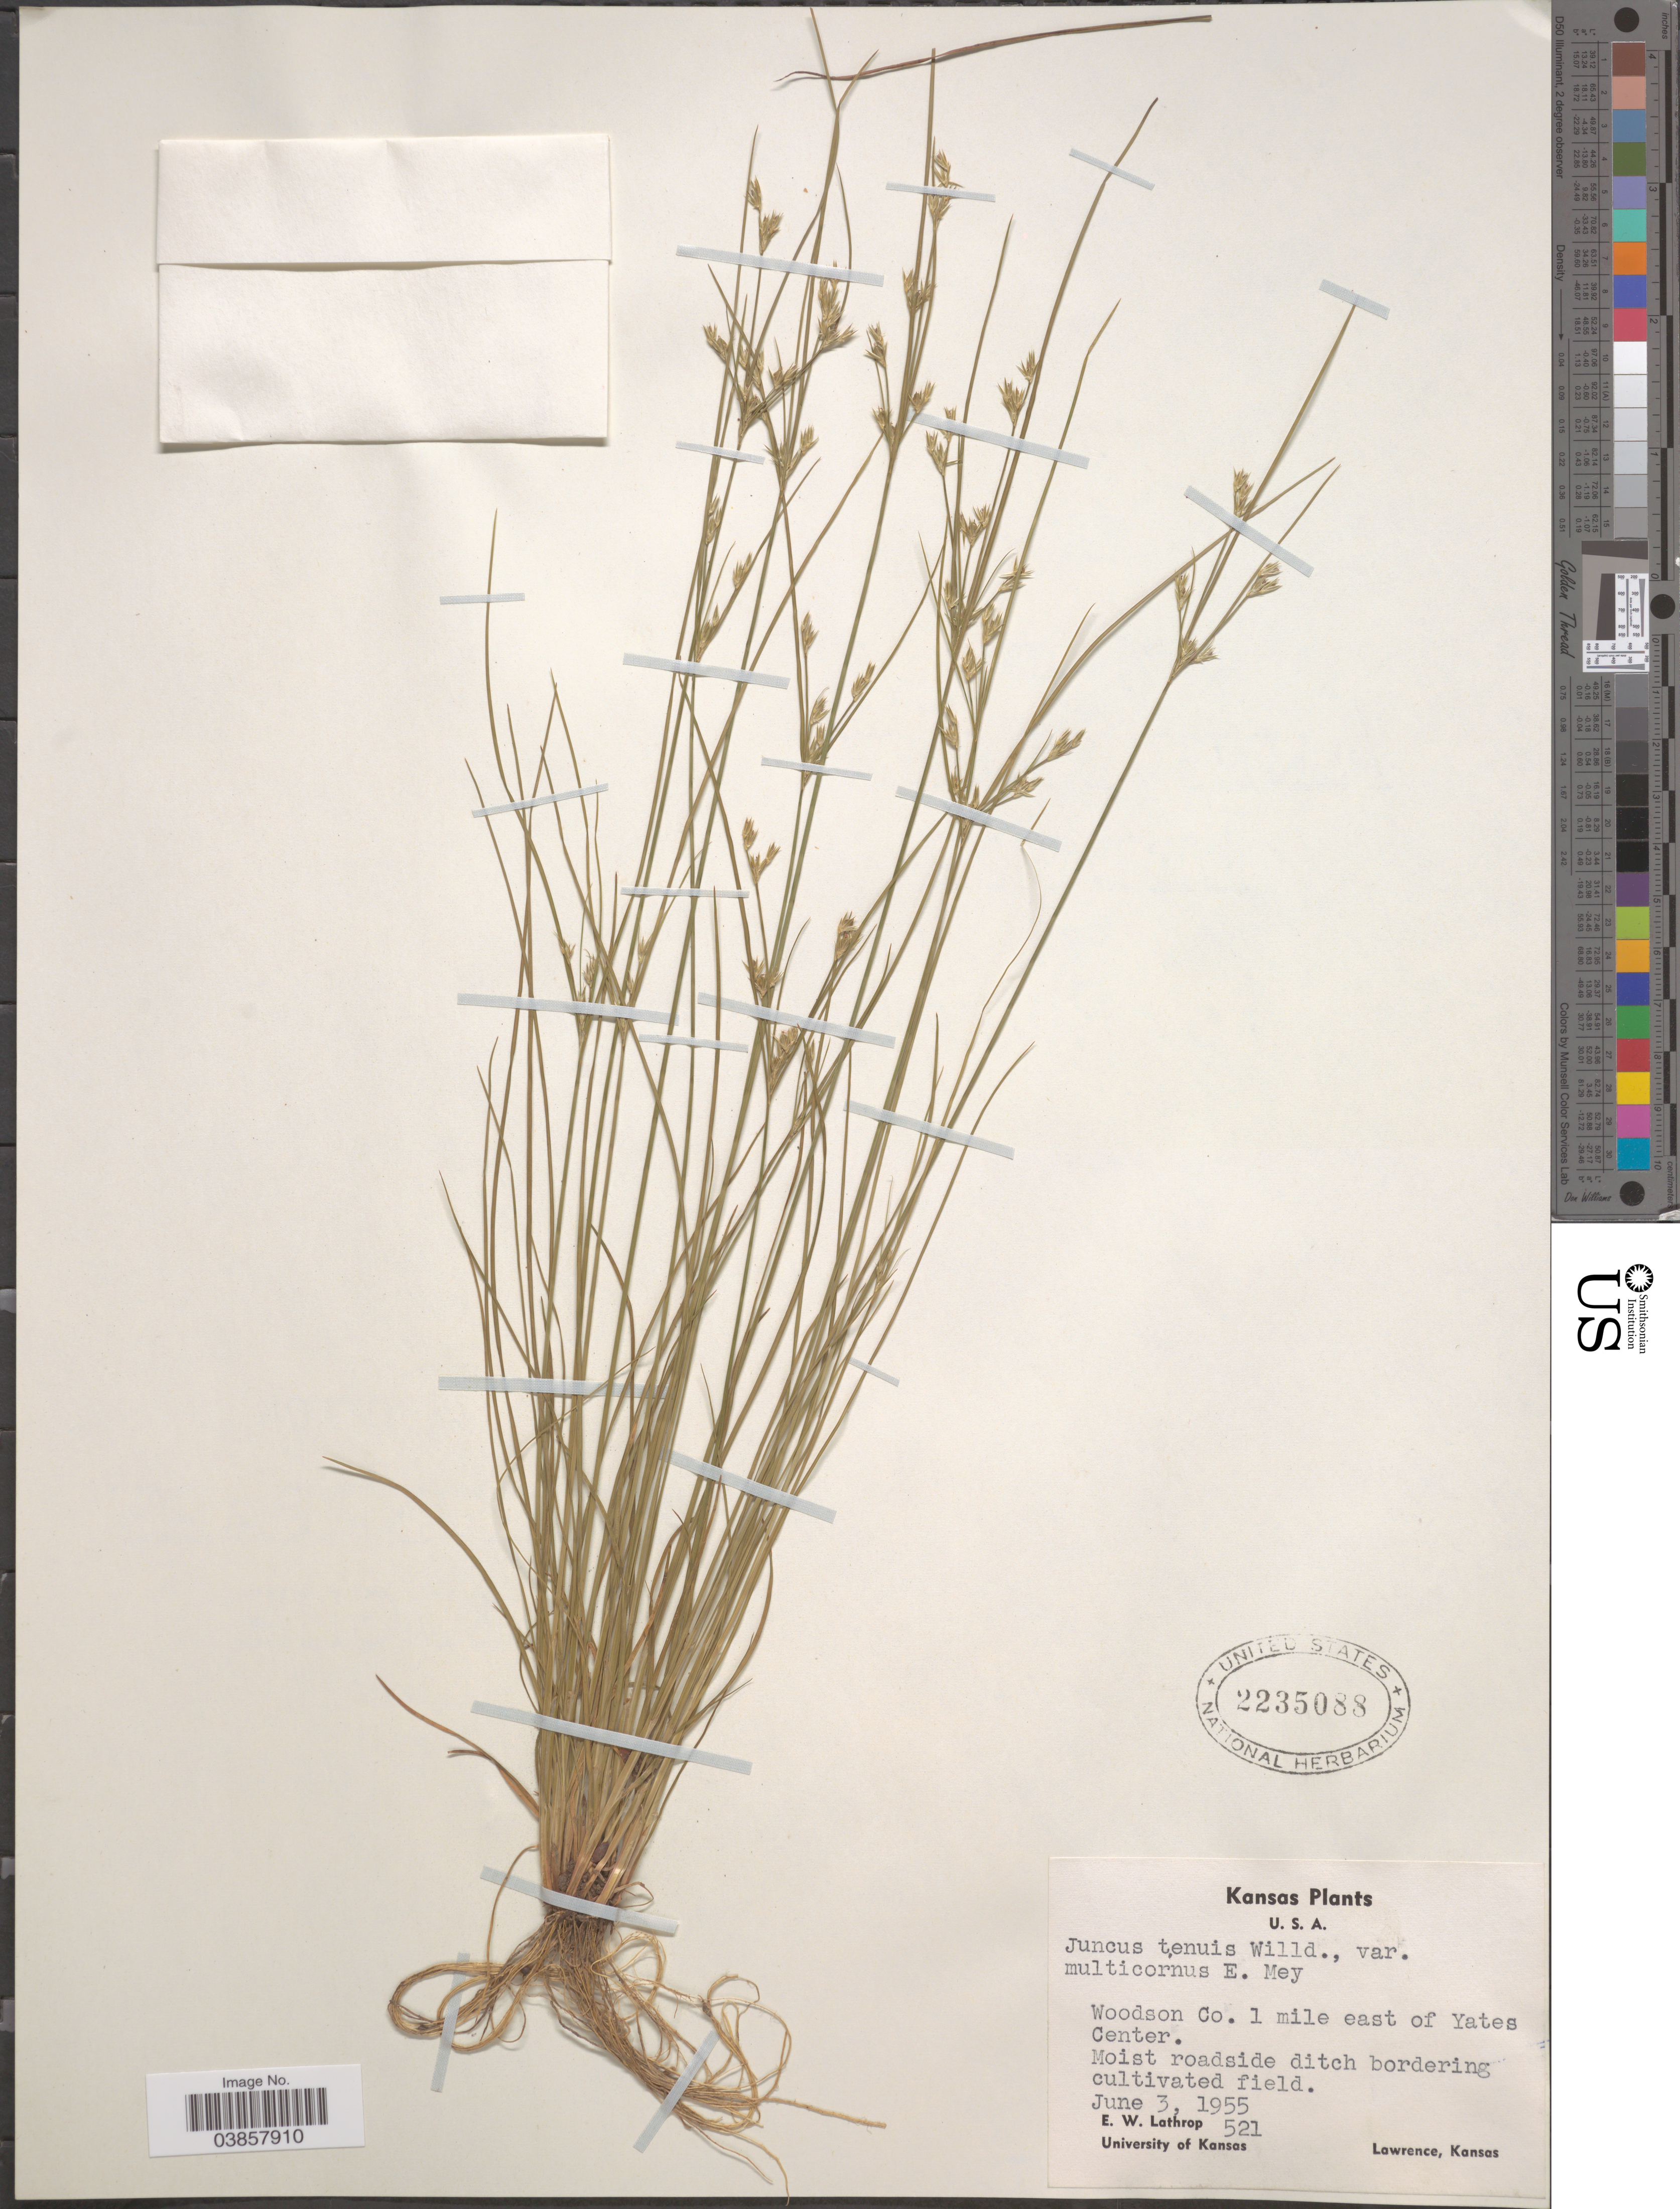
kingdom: Plantae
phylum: Tracheophyta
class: Liliopsida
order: Poales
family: Juncaceae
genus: Juncus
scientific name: Juncus tenuis var. multicornis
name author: E. Mey.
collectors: E. W. Lathrop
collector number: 521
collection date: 1955-06-03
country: United States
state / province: Kansas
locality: Woodson Co. 1 mile east of Yates Center.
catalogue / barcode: US 2235088